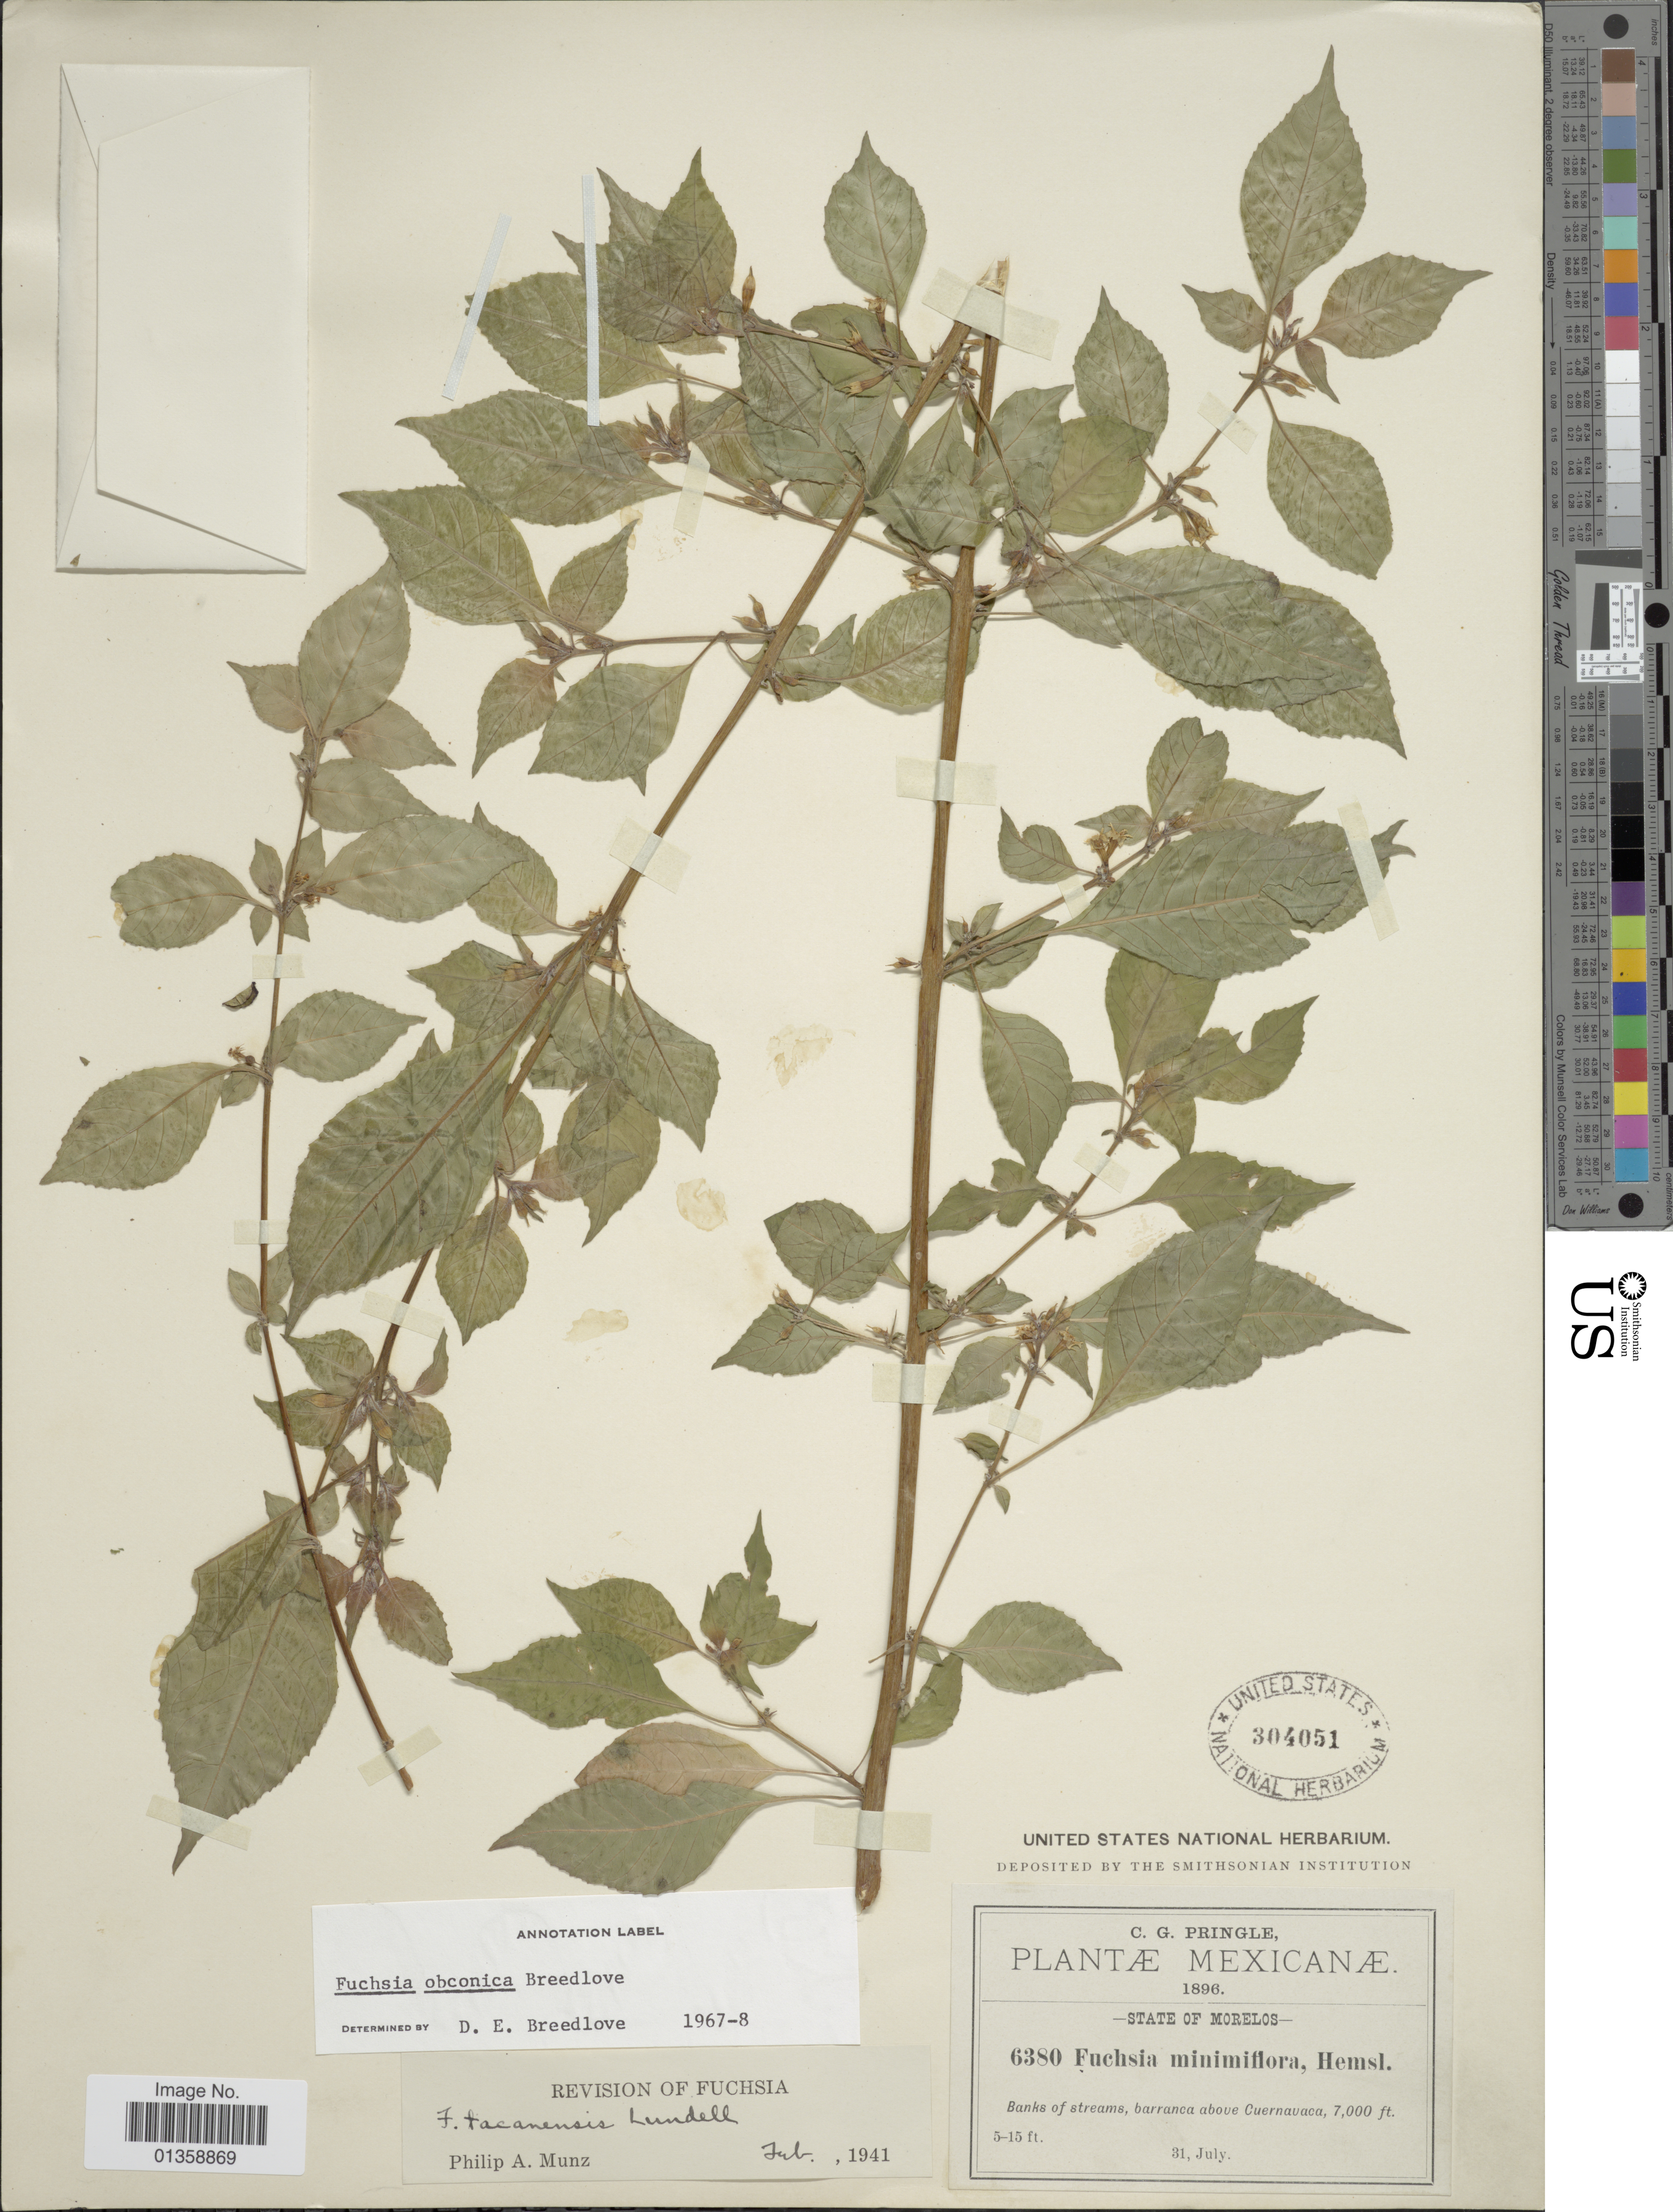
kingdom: Plantae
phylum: Tracheophyta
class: Magnoliopsida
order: Myrtales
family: Onagraceae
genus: Fuchsia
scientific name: Fuchsia obconica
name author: Breedlove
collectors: C. G. Pringle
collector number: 6380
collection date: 1896-07-31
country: Mexico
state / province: Morelos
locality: Banks of streams, barraca above Cuernavaca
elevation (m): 2134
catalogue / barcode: US 304051